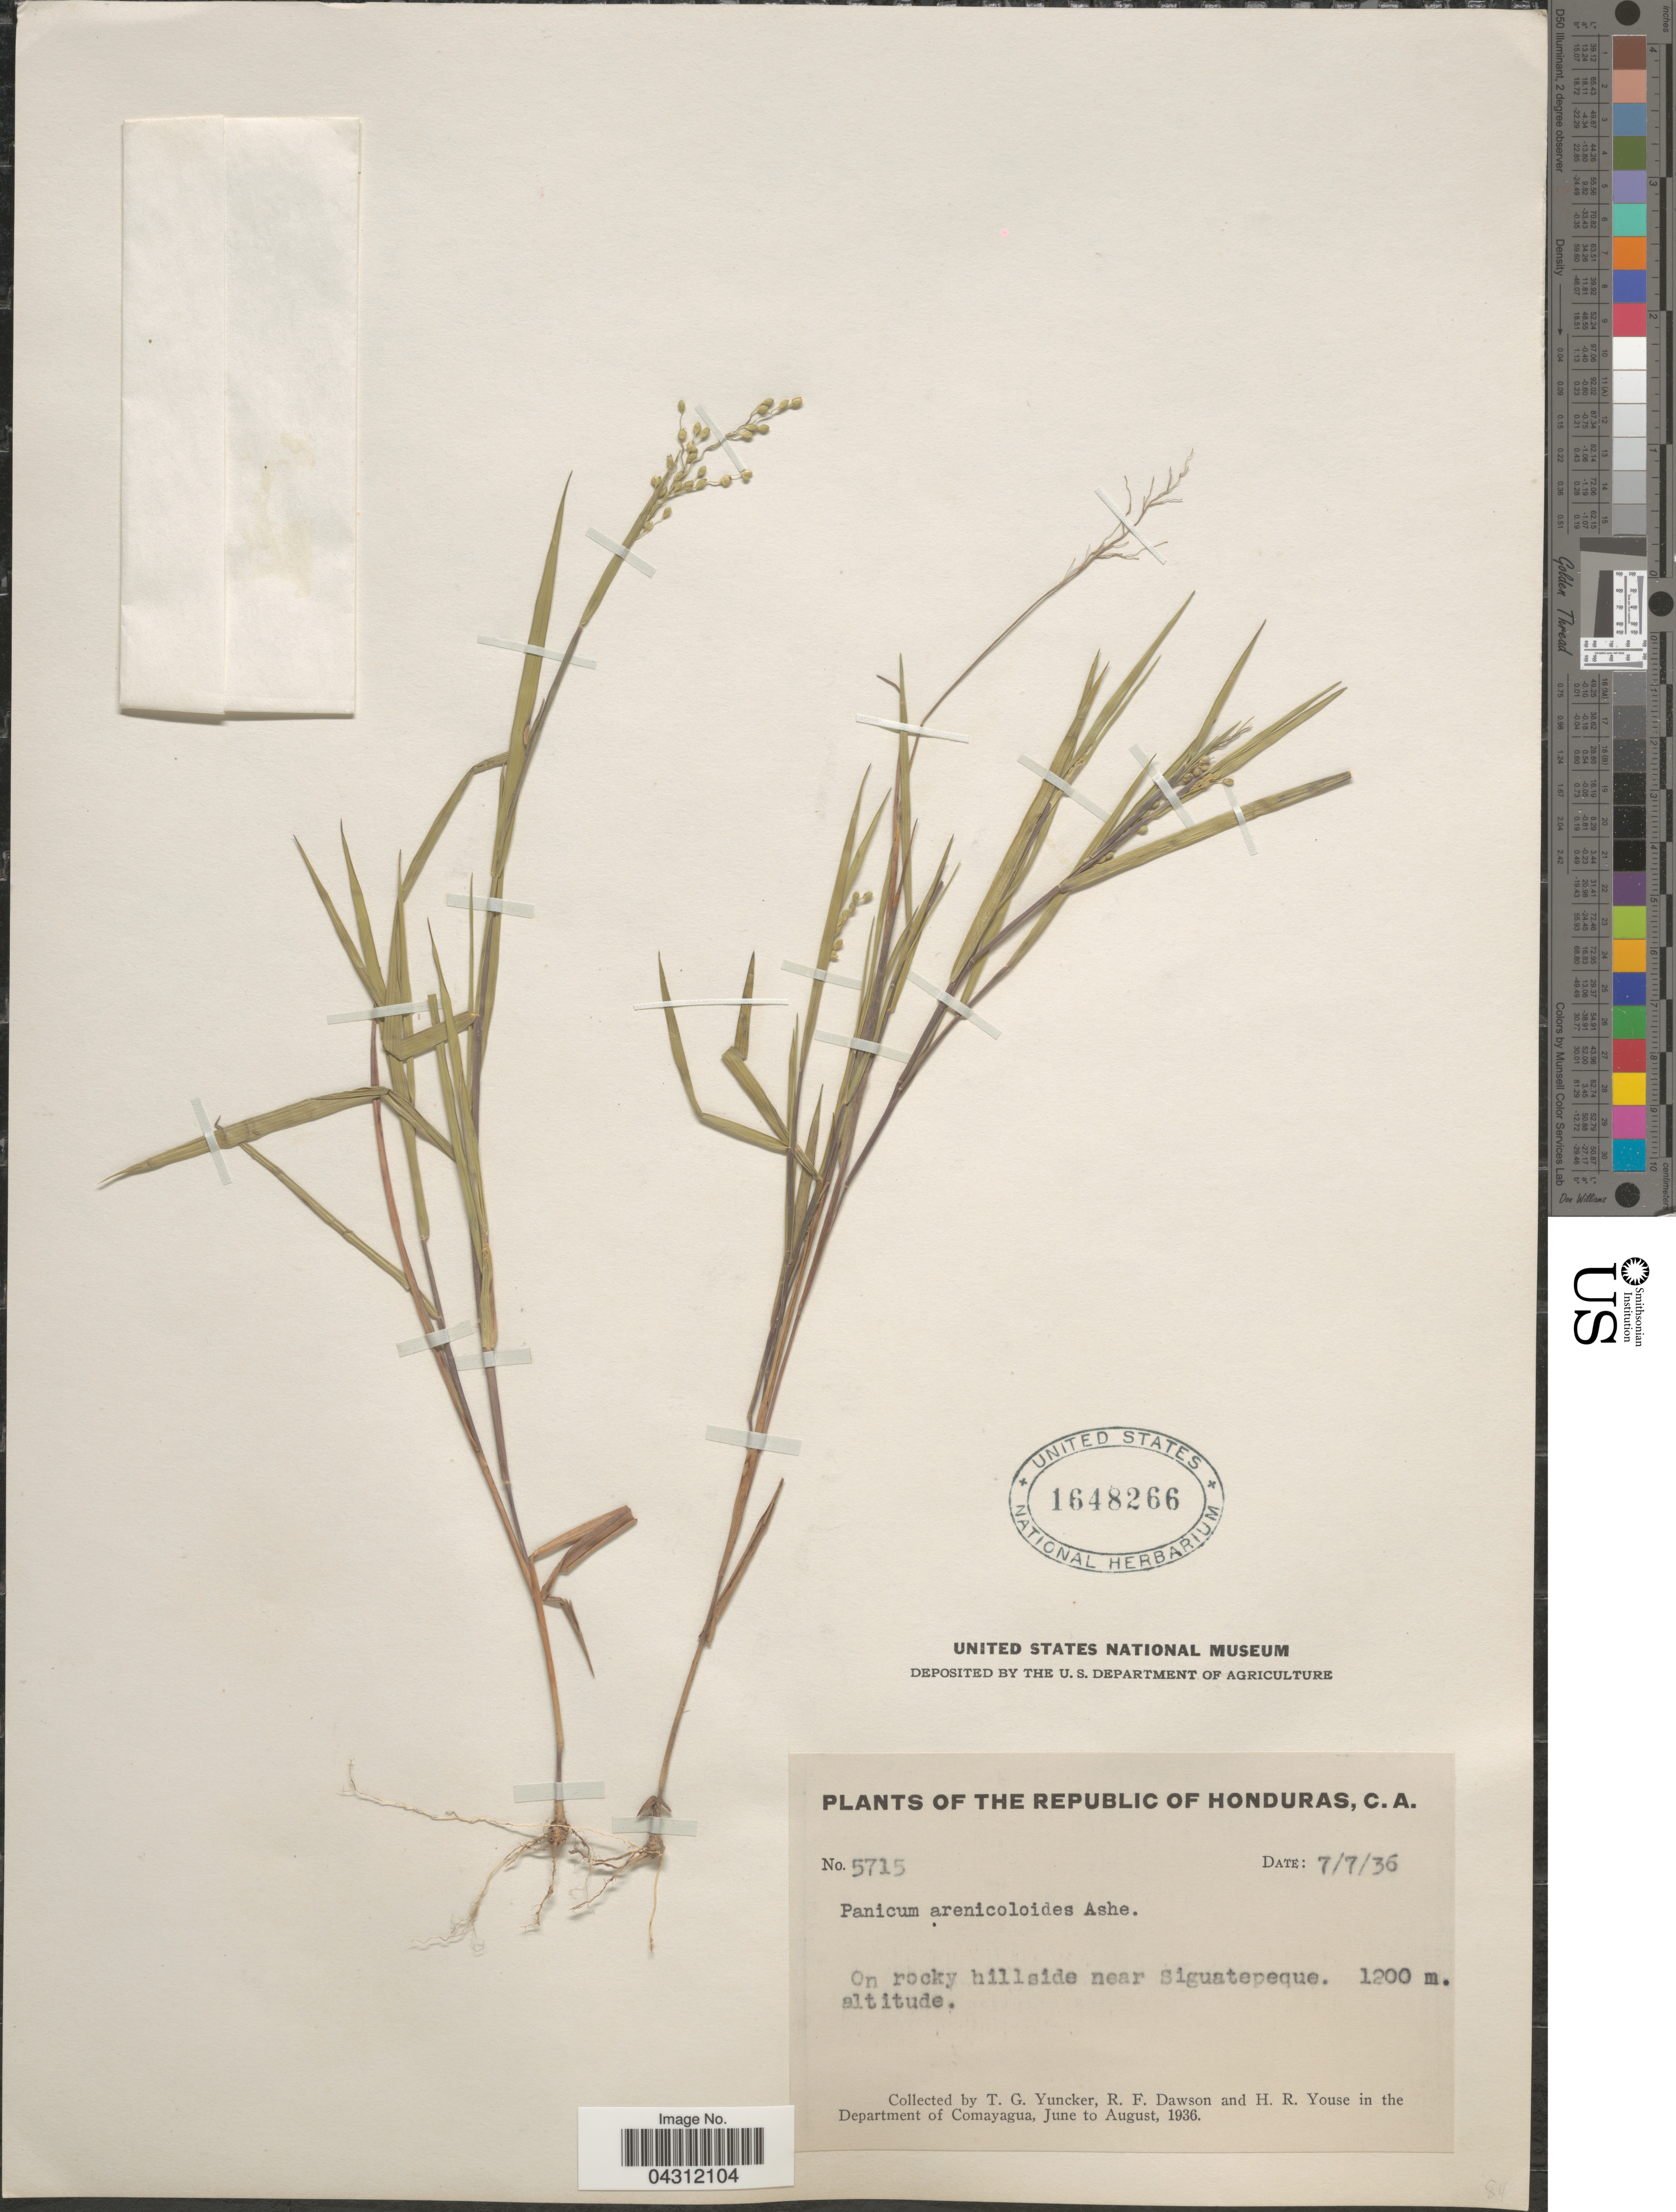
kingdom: Plantae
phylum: Tracheophyta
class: Liliopsida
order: Poales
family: Poaceae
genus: Dichanthelium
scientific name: Dichanthelium aciculare var. ramosum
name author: (Griseb.) Davidse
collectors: T. G. Yuncker, R. F. Dawson & H. Youse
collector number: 5715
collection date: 1936-07-07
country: Honduras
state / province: Comayagua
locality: The Republic Of Honduras, C.A. On rocky hillside near Siguatepeque. In the Department of Comayagua.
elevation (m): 1200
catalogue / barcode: US 1648266